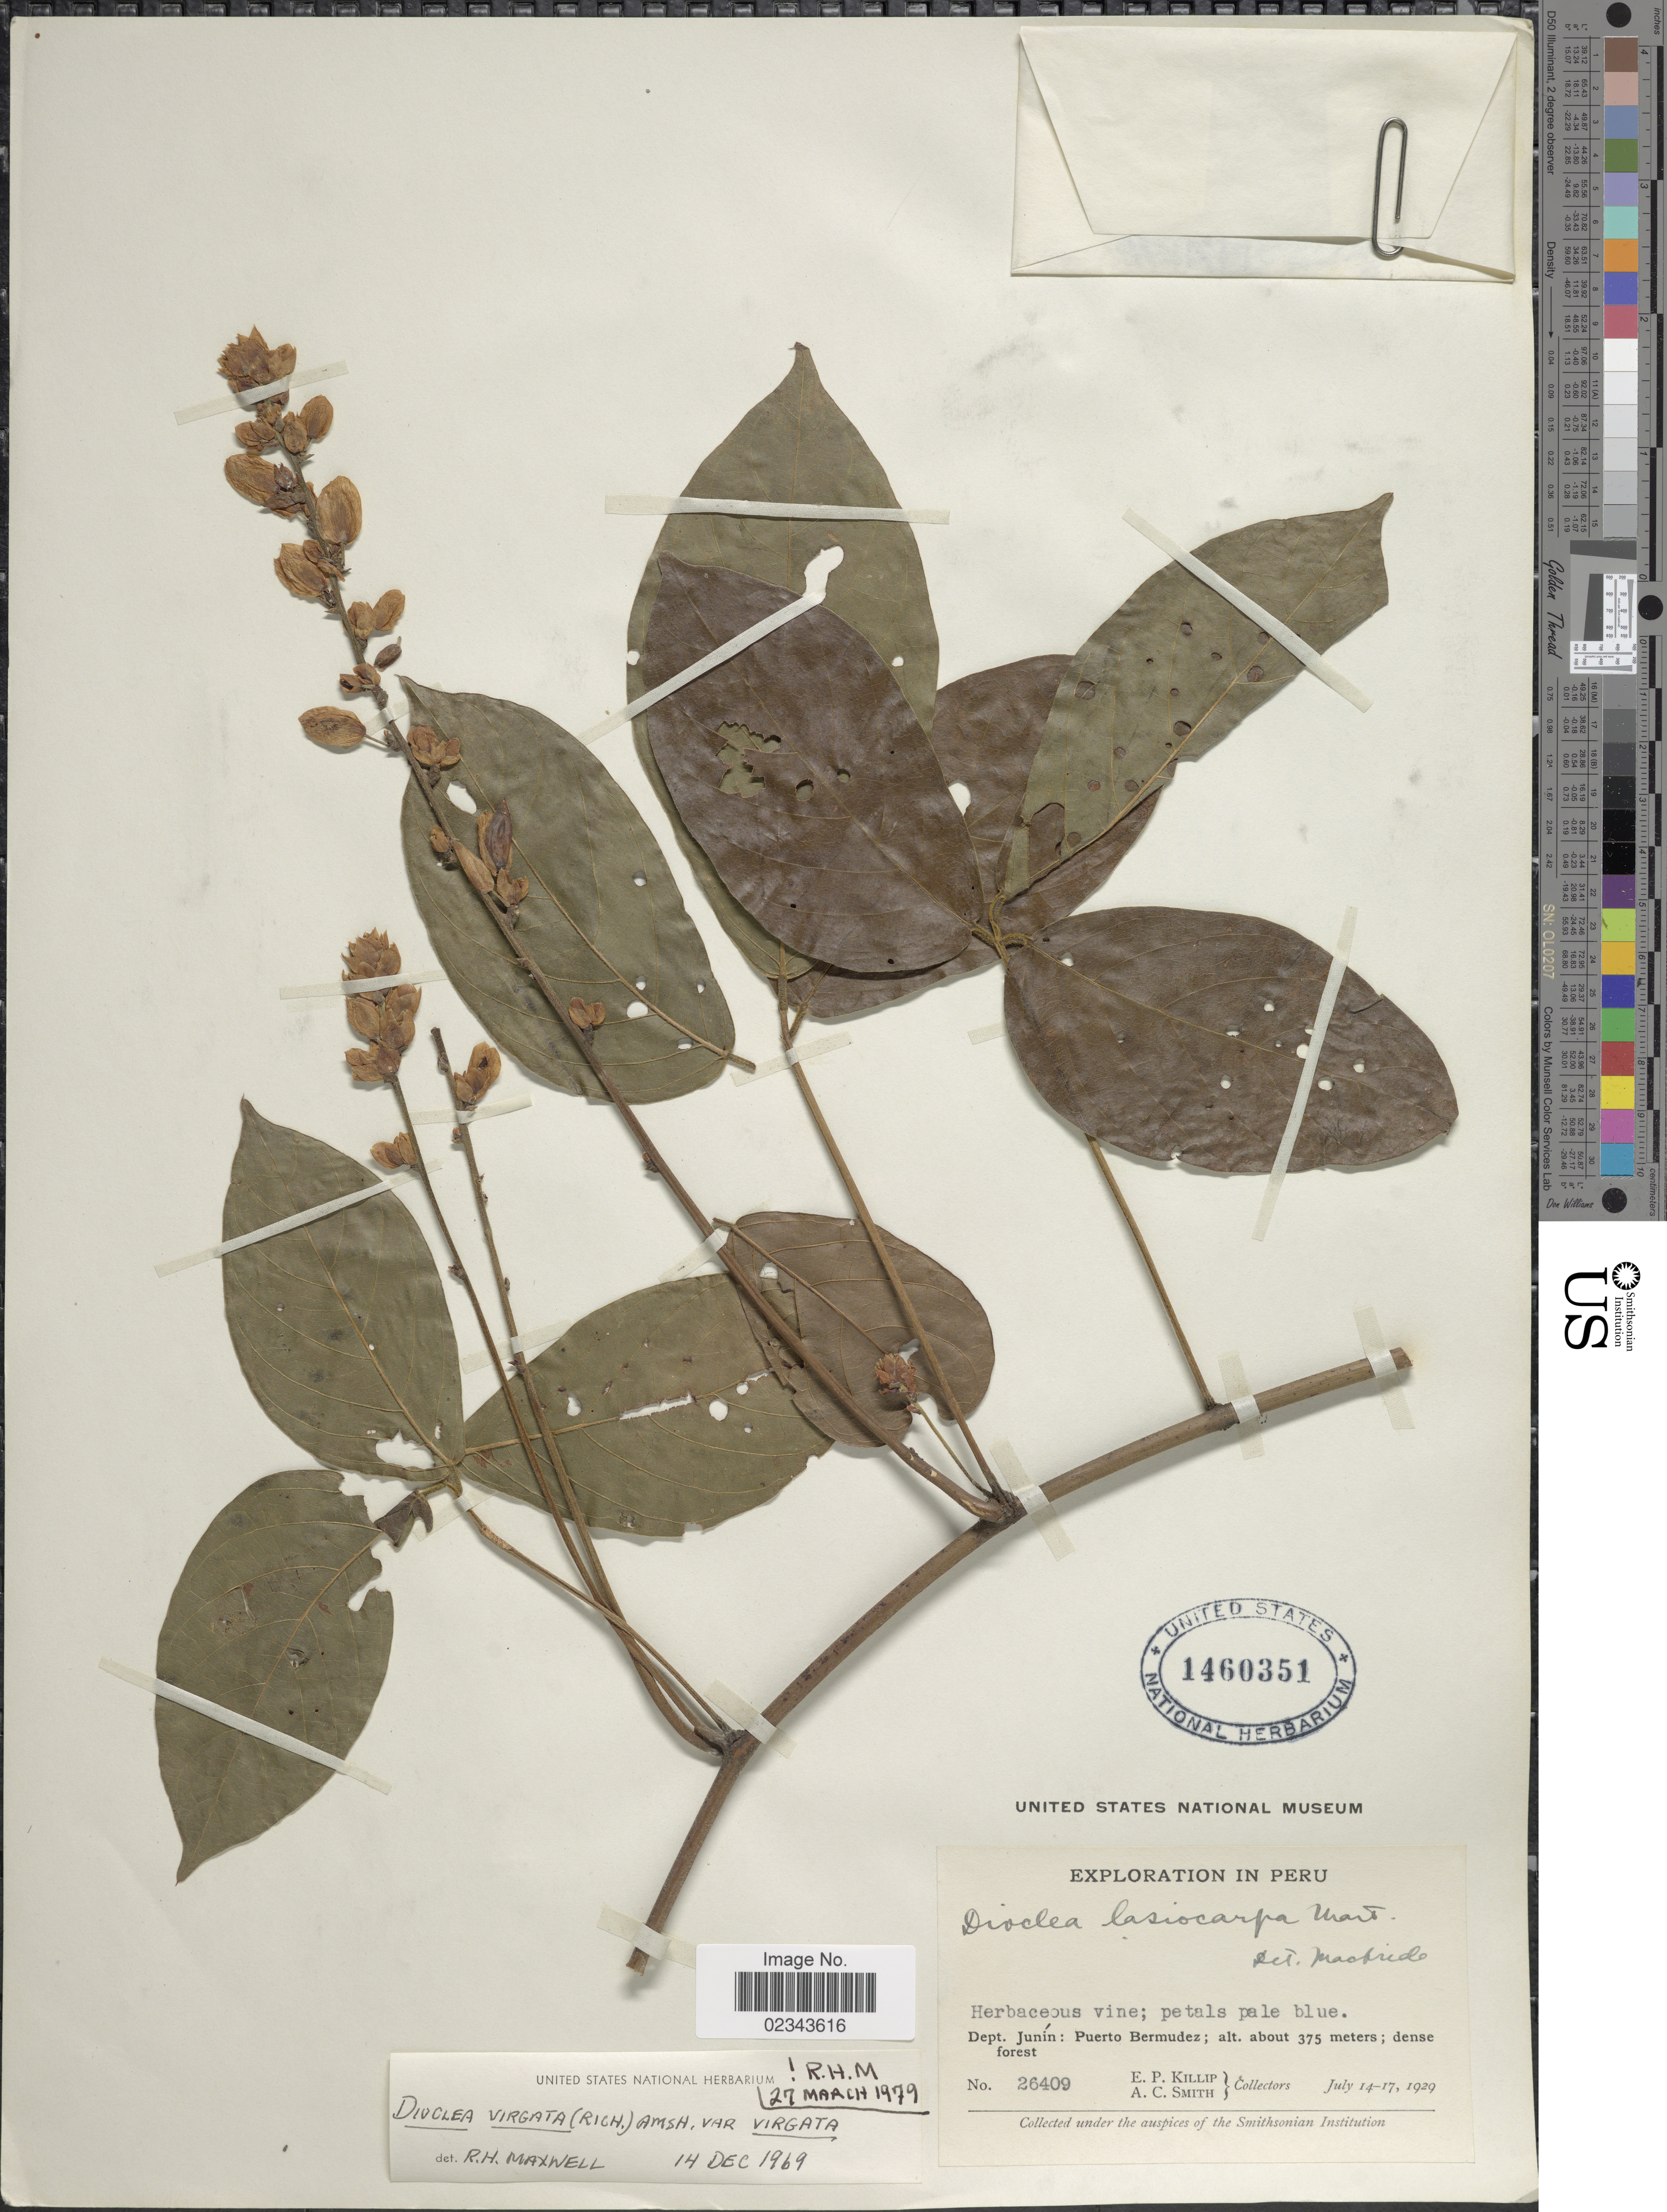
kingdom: Plantae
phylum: Tracheophyta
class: Magnoliopsida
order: Fabales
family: Fabaceae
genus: Dioclea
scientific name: Dioclea virgata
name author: (Rich.) Amshoff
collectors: E. P. Killip & A. C. Smith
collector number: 26409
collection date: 1929-07-14/1929-07-17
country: Peru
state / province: Junín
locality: Puerto Bermudez.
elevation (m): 375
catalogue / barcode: US 1460351